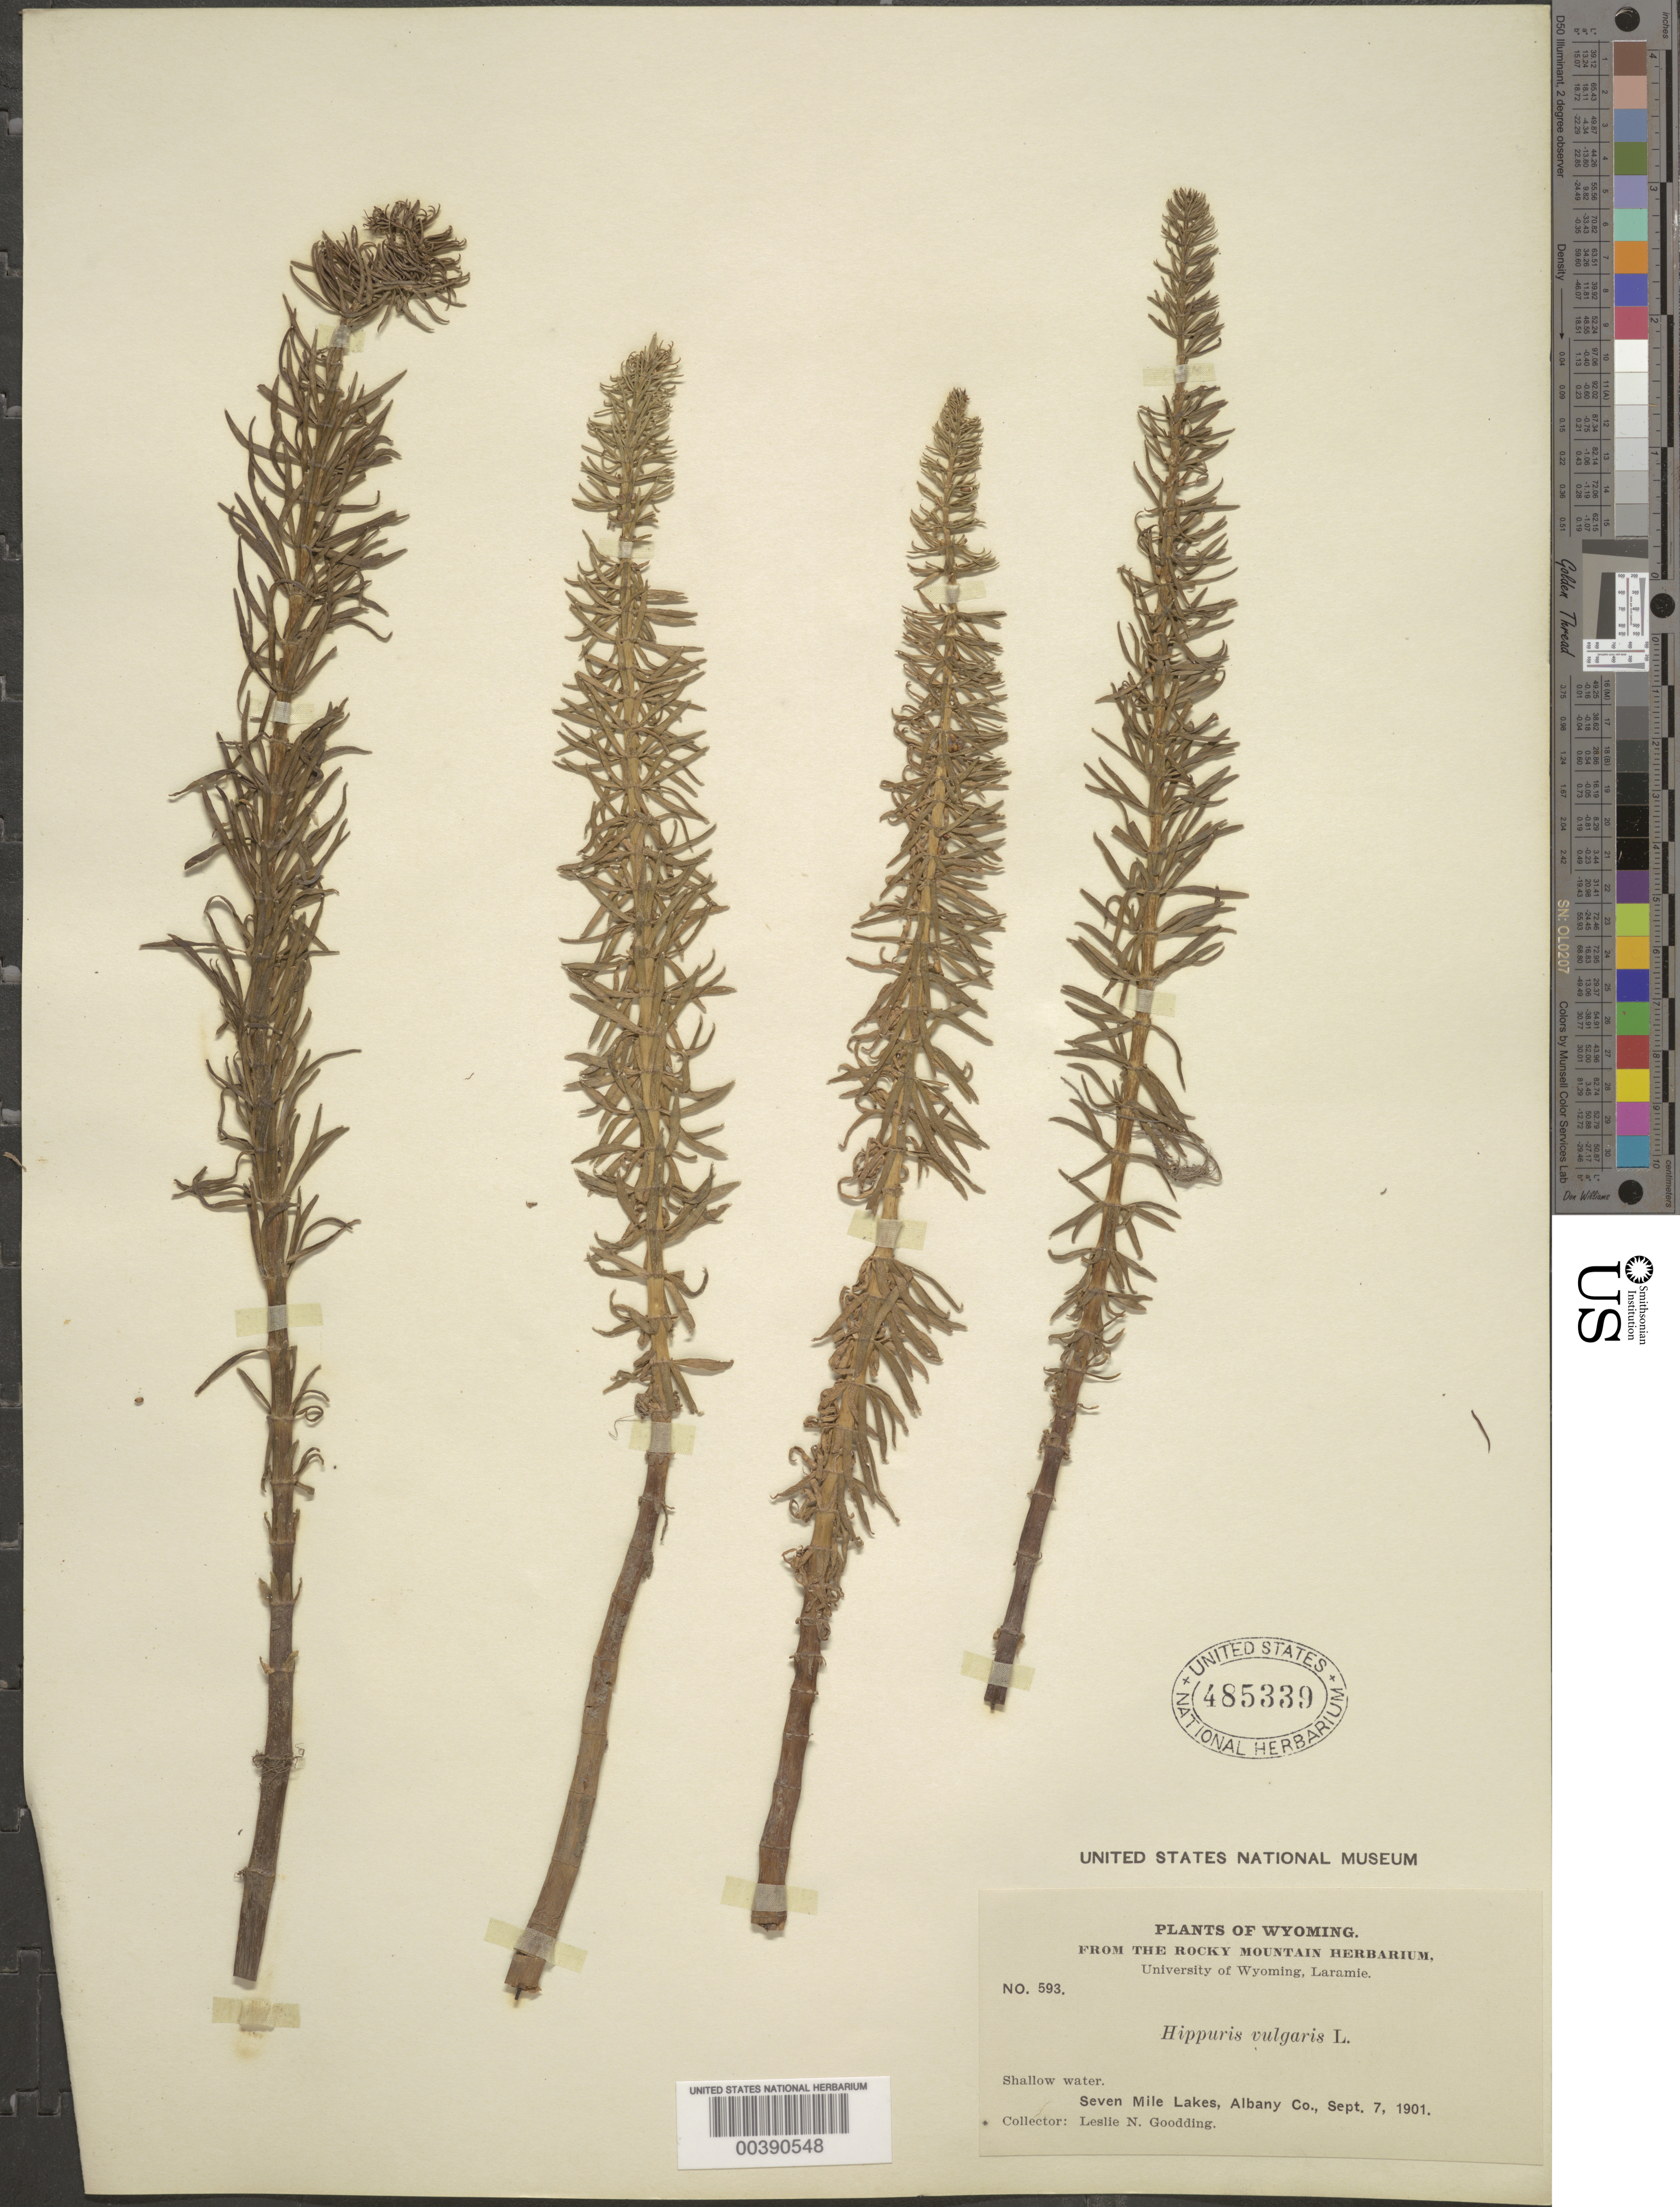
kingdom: Plantae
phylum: Tracheophyta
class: Magnoliopsida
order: Lamiales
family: Plantaginaceae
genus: Hippuris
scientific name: Hippuris vulgaris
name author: L.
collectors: L. N. Goodding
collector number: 593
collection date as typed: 07 Sep 1901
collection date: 1901-09-07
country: United States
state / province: Wyoming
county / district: Albany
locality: Seven mile lakes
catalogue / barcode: US 485339